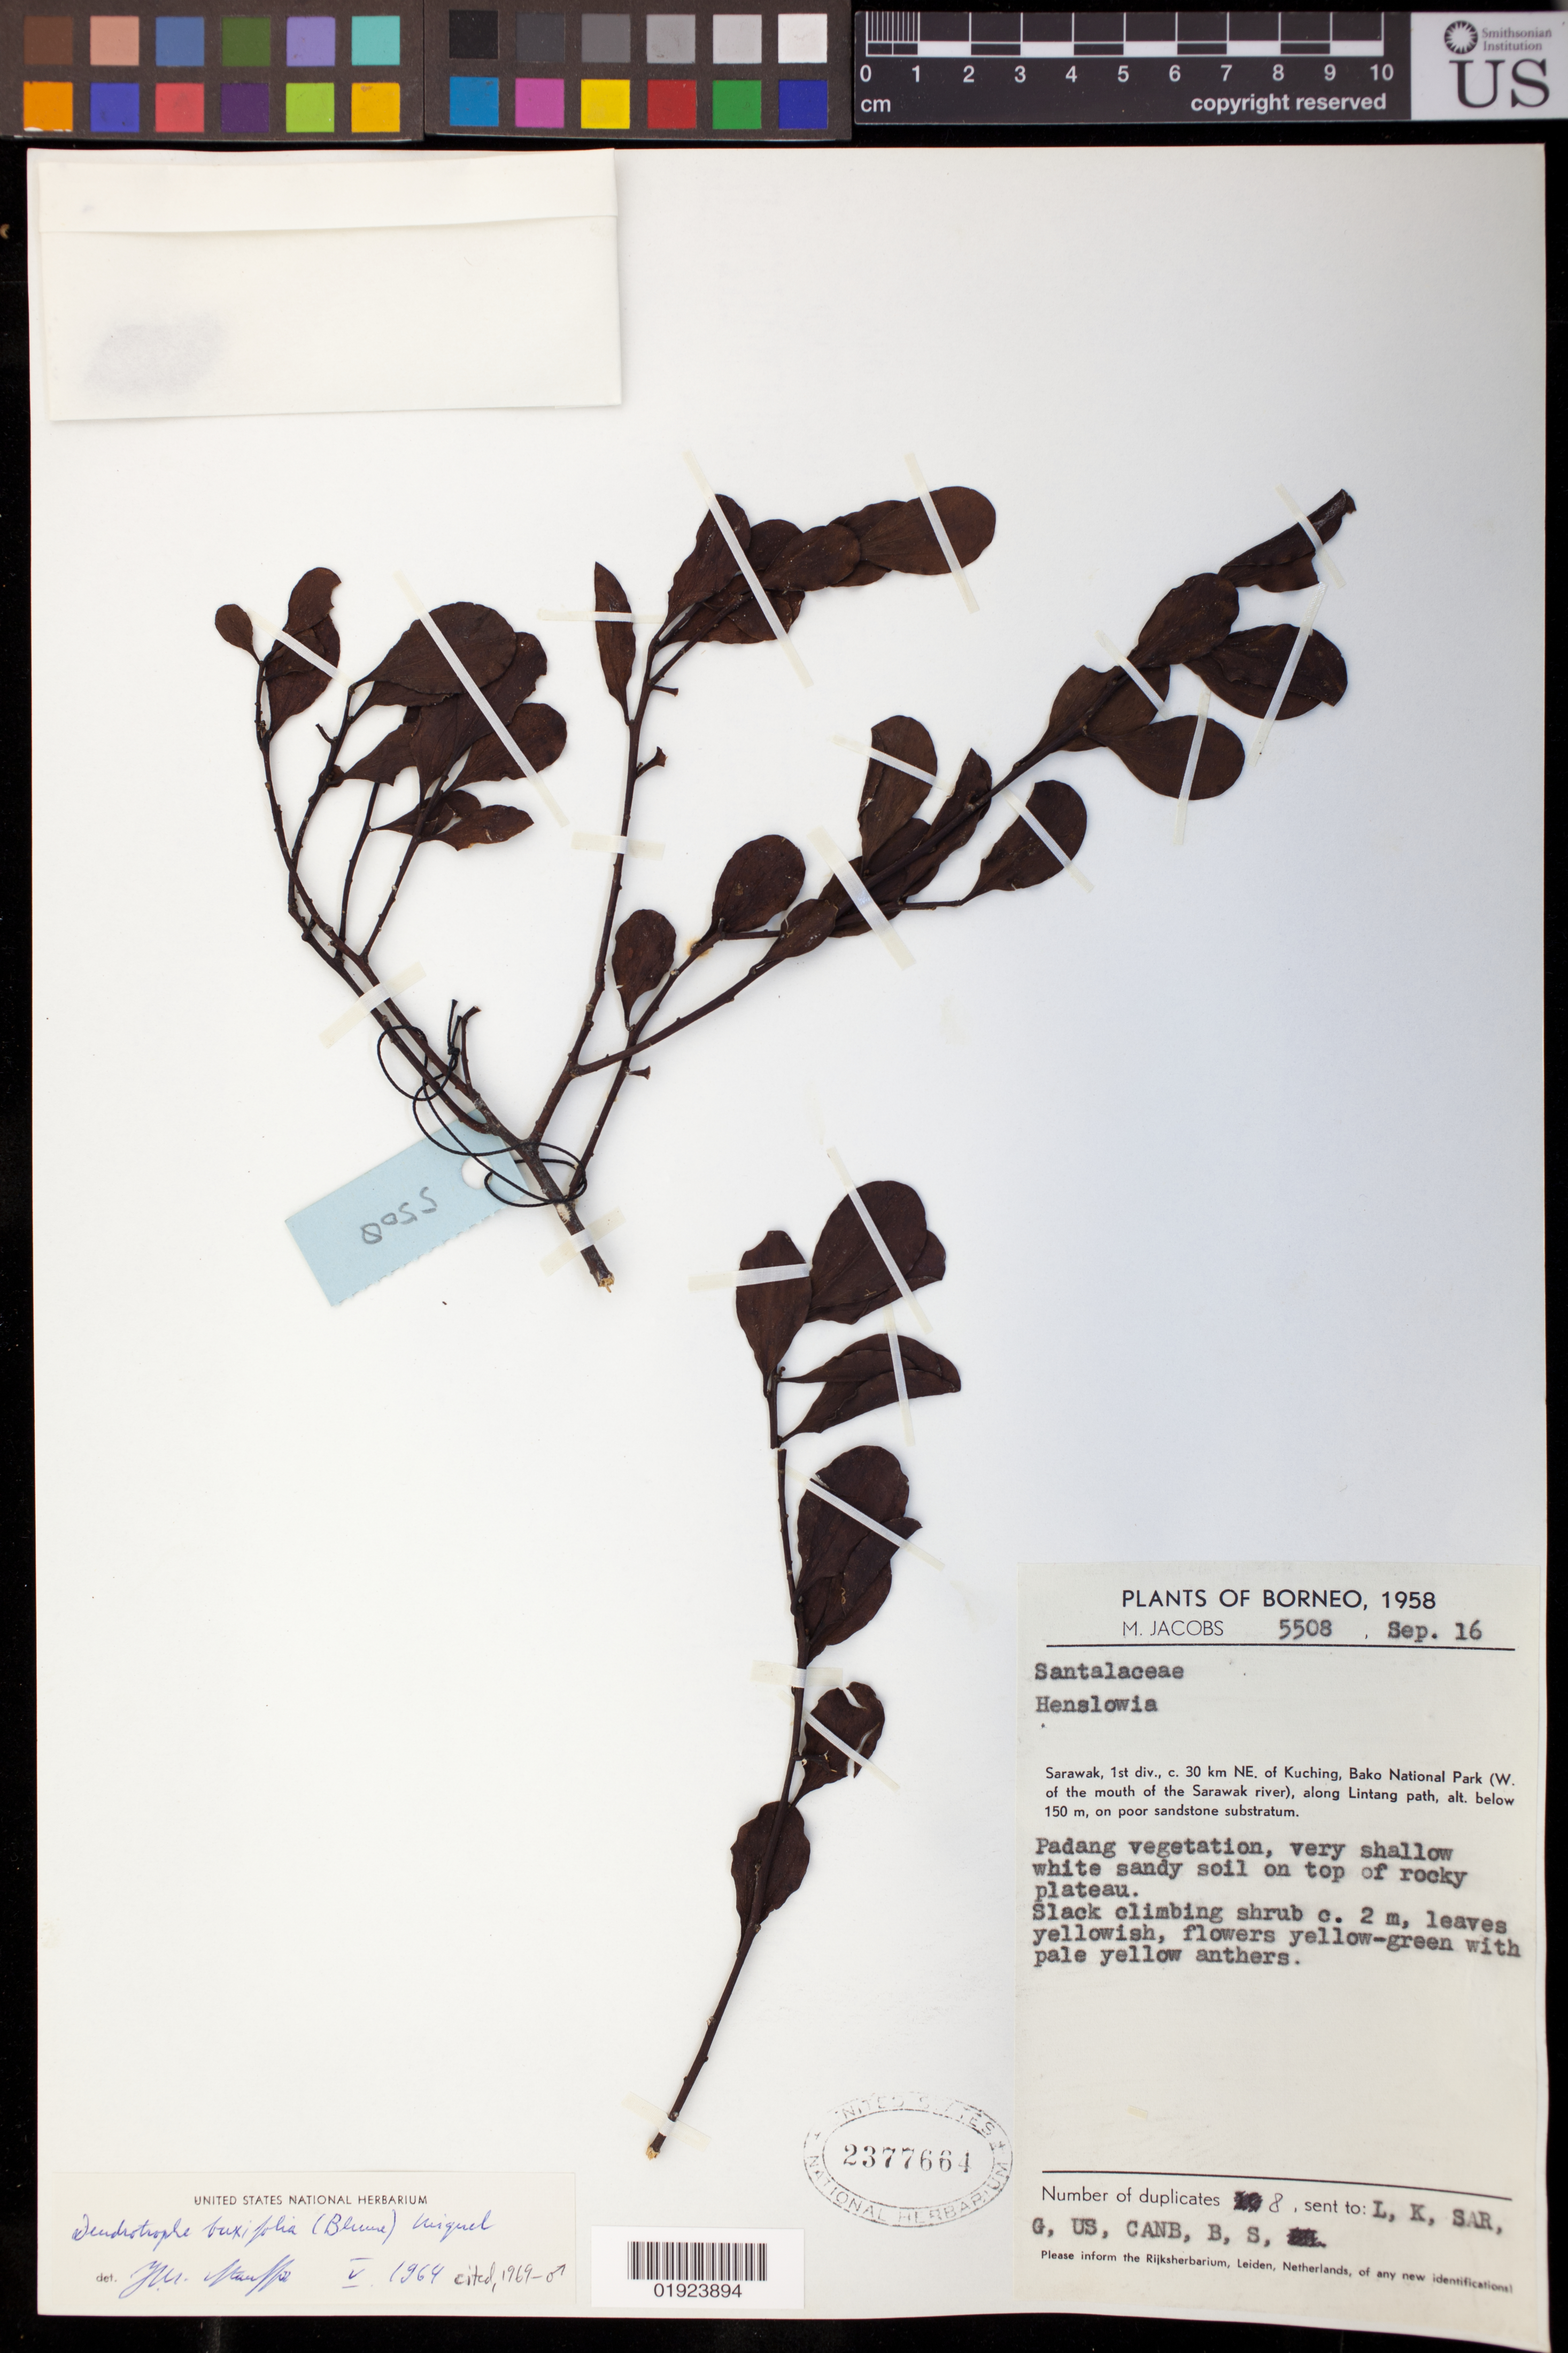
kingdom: Plantae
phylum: Tracheophyta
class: Magnoliopsida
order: Santalales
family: Amphorogynaceae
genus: Dendrotrophe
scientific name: Dendrotrophe buxifolia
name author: Miq.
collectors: M. Jacobs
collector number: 5508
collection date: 1958-09-16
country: Malaysia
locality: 1st div., c. 30 km NE of Kuching, Bako National Park (W, of the mouth of the Sarawak river), along Lintang path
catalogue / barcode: US 2377664